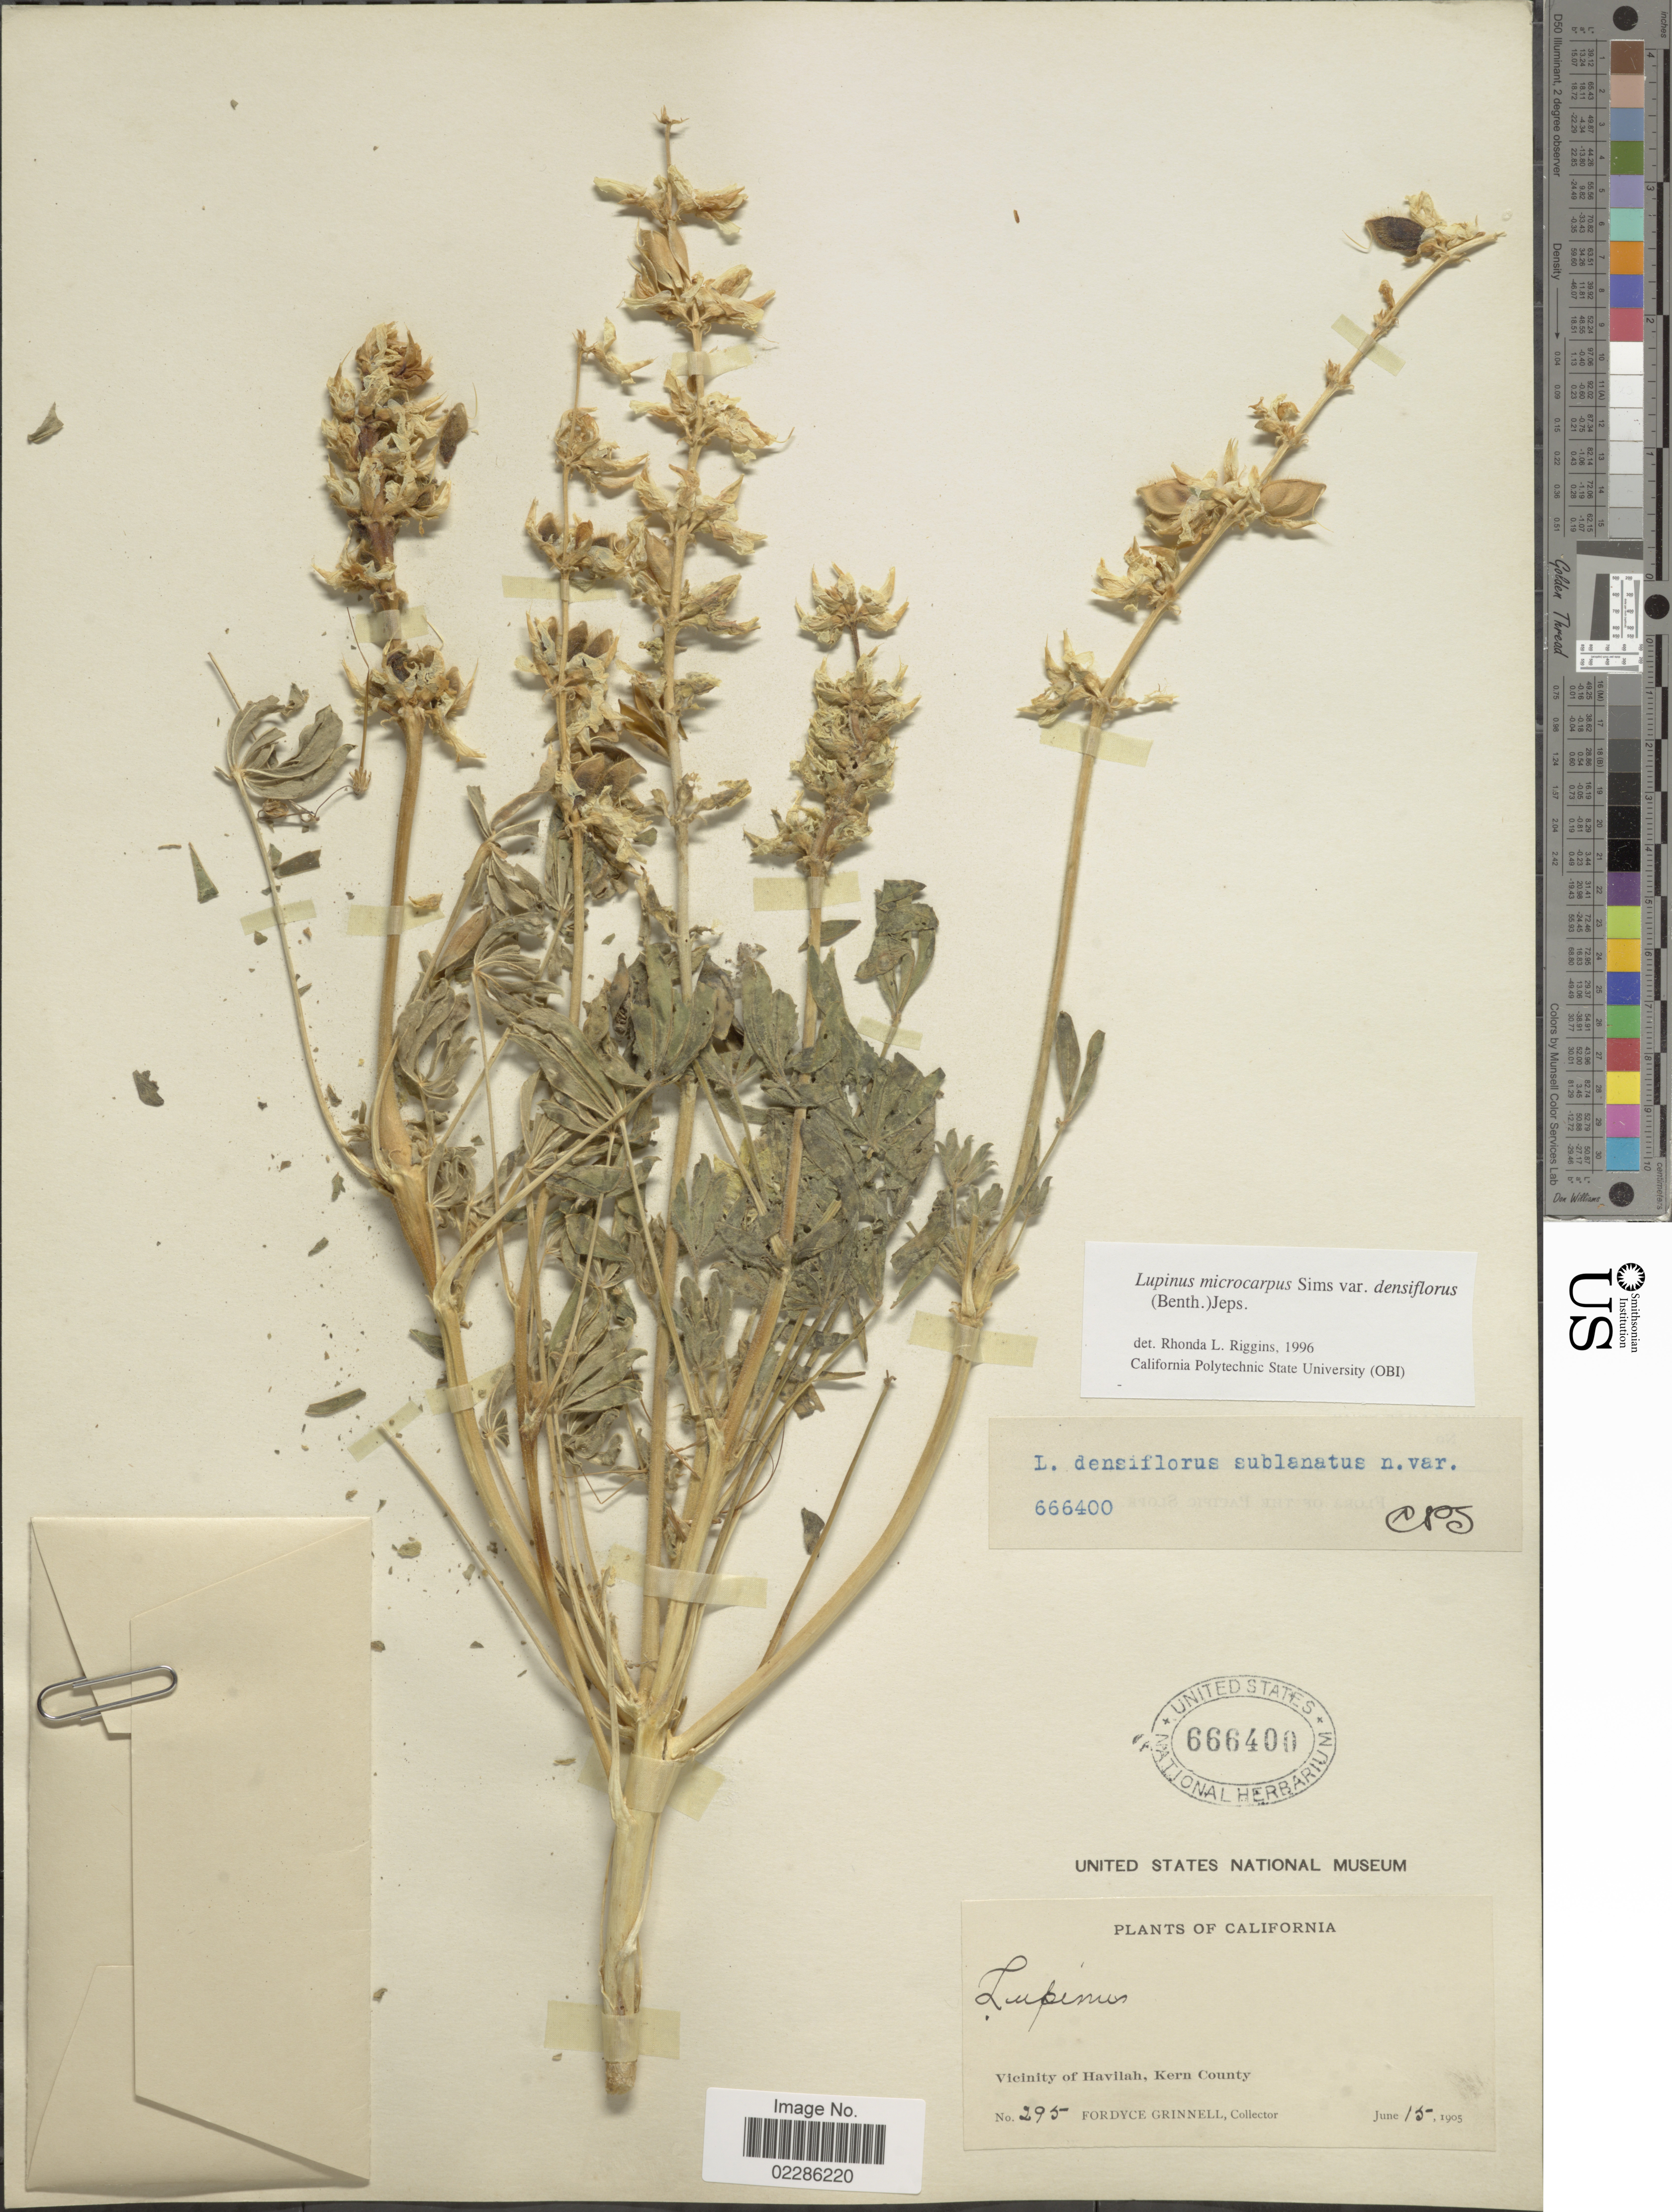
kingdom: Plantae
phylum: Tracheophyta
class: Magnoliopsida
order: Fabales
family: Fabaceae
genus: Lupinus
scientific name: Lupinus microcarpus var. densiflorus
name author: (Benth.) Jeps.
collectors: F. Grinnell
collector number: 295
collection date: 1905-06-15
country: United States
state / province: California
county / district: Kern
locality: Vicinity of Havilah, Kern County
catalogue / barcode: US 666400